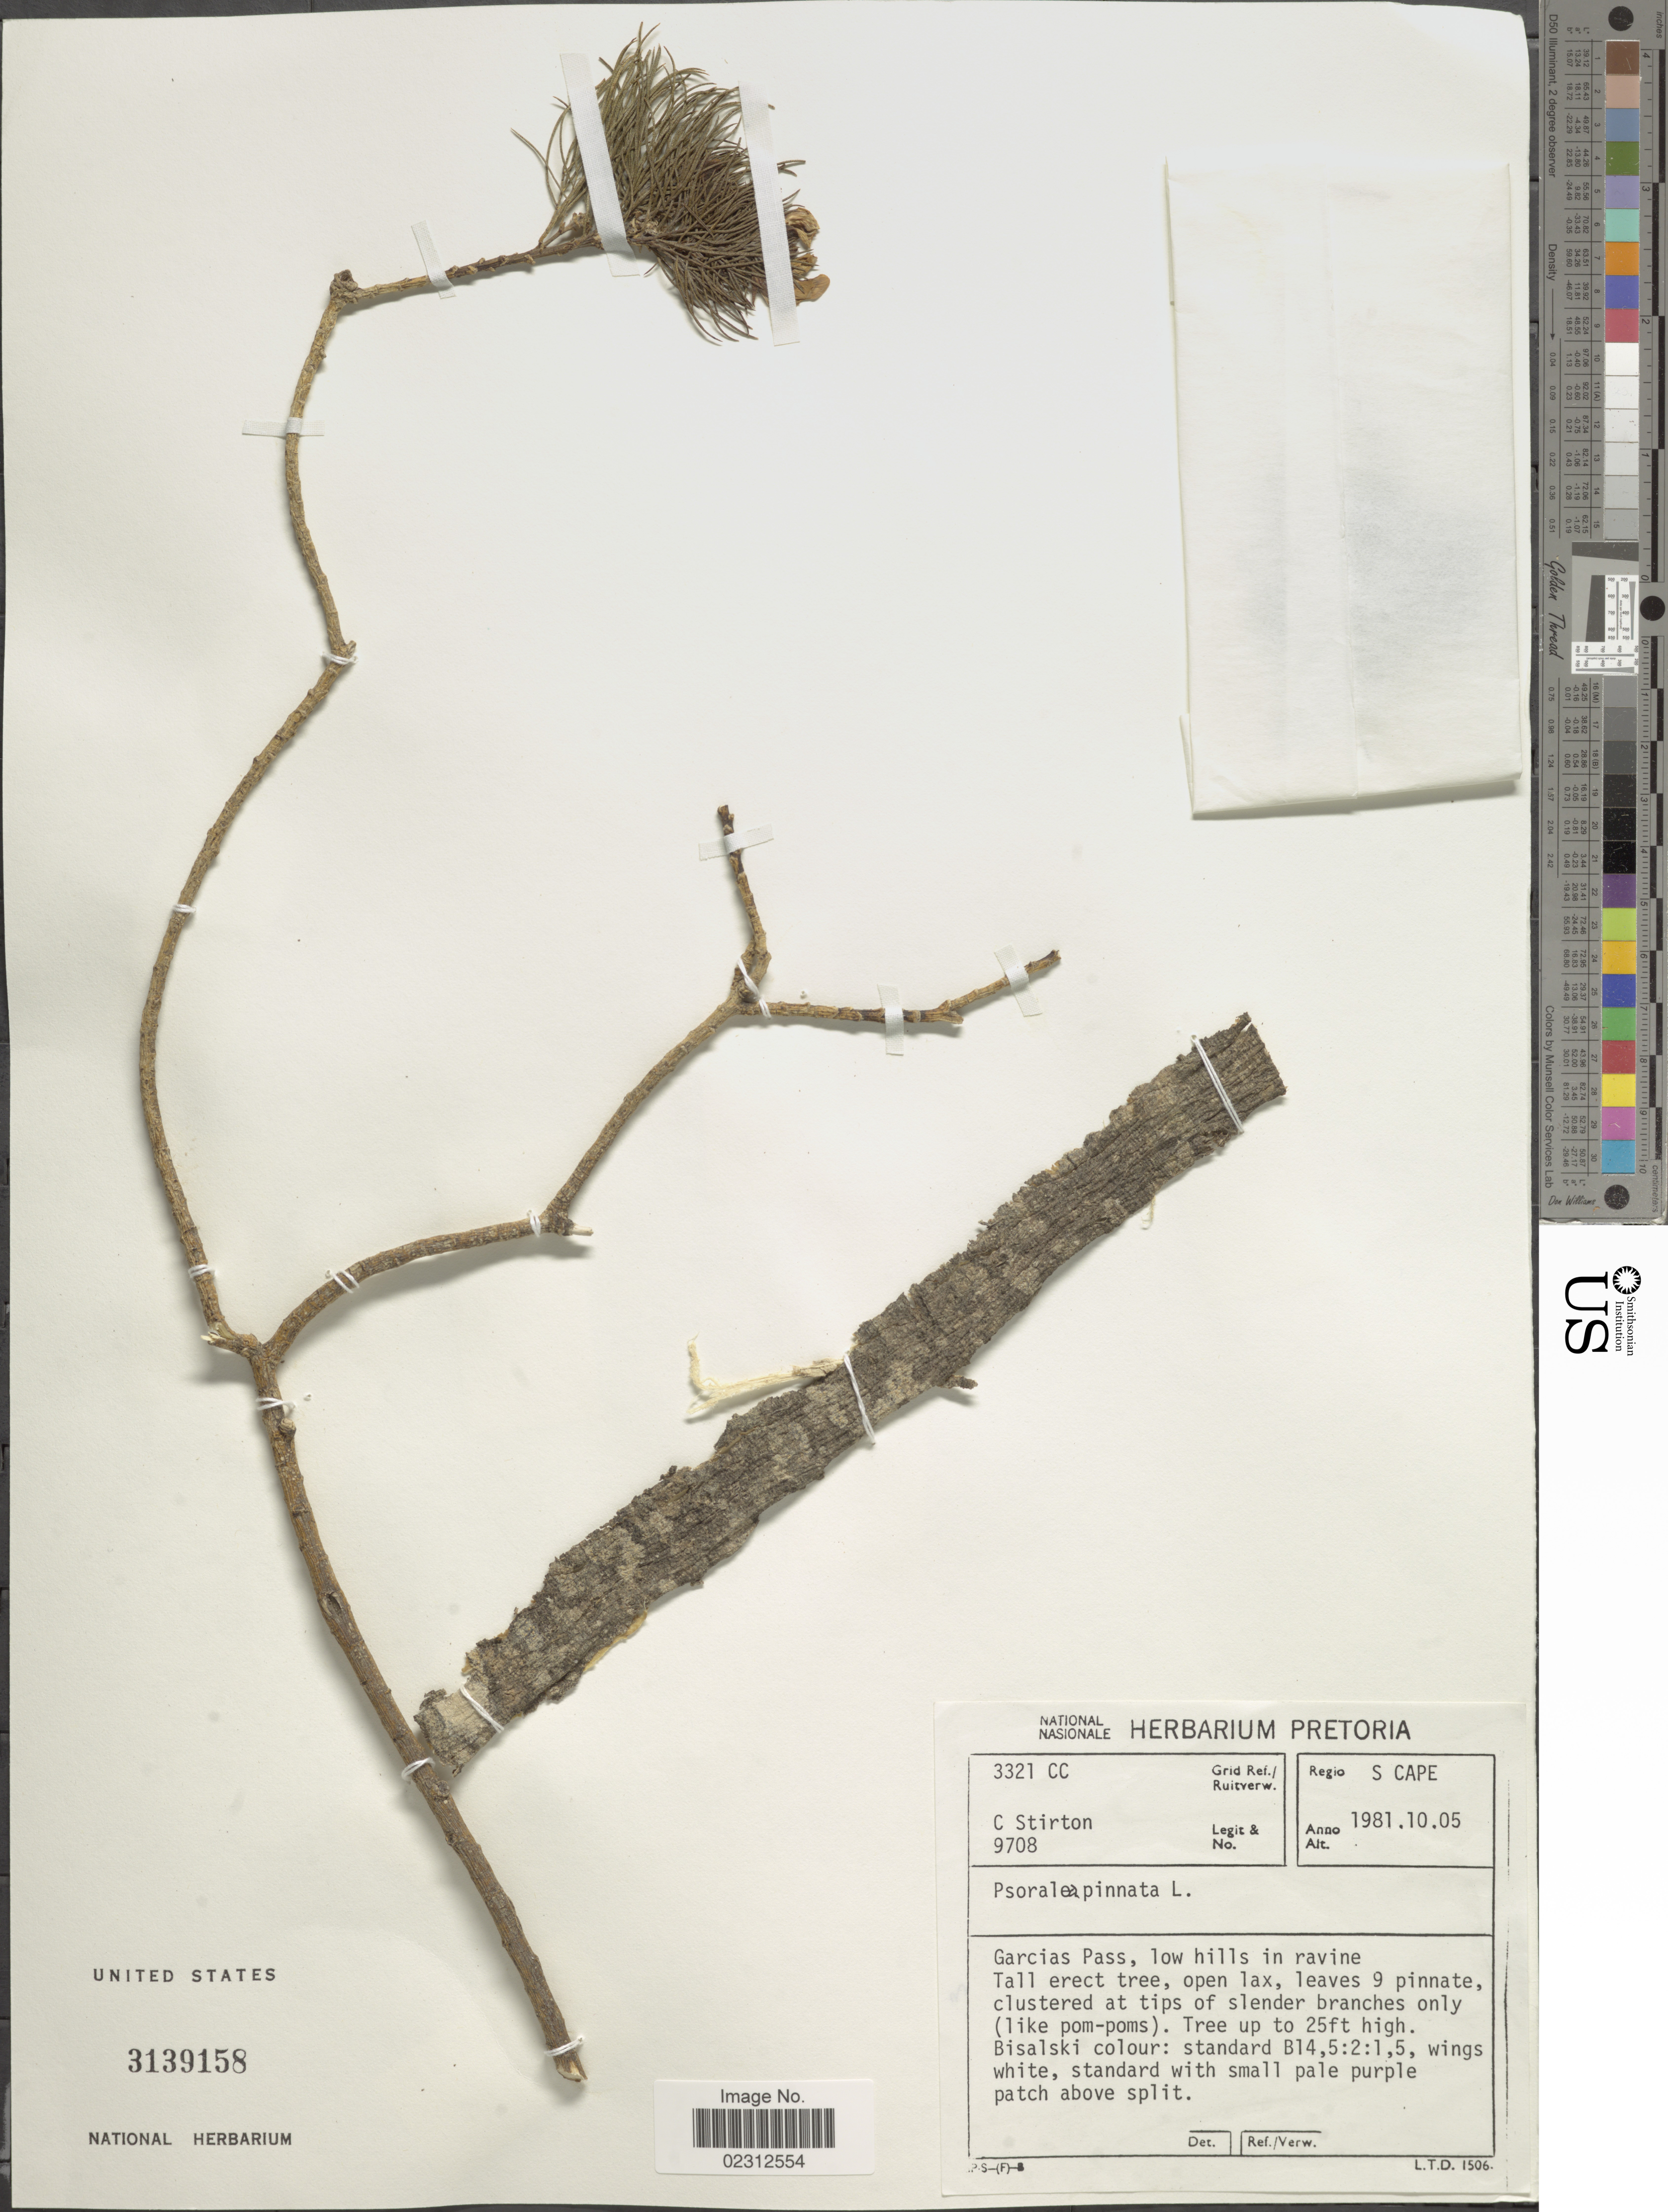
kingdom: Plantae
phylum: Tracheophyta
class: Magnoliopsida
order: Fabales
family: Fabaceae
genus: Psoralea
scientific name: Psoralea pinnata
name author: L.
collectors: C. H. Stirton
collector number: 9708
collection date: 1981-10-05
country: South Africa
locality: S Cape, Garcias Pass, lpw hills in ravine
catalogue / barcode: US 3139158